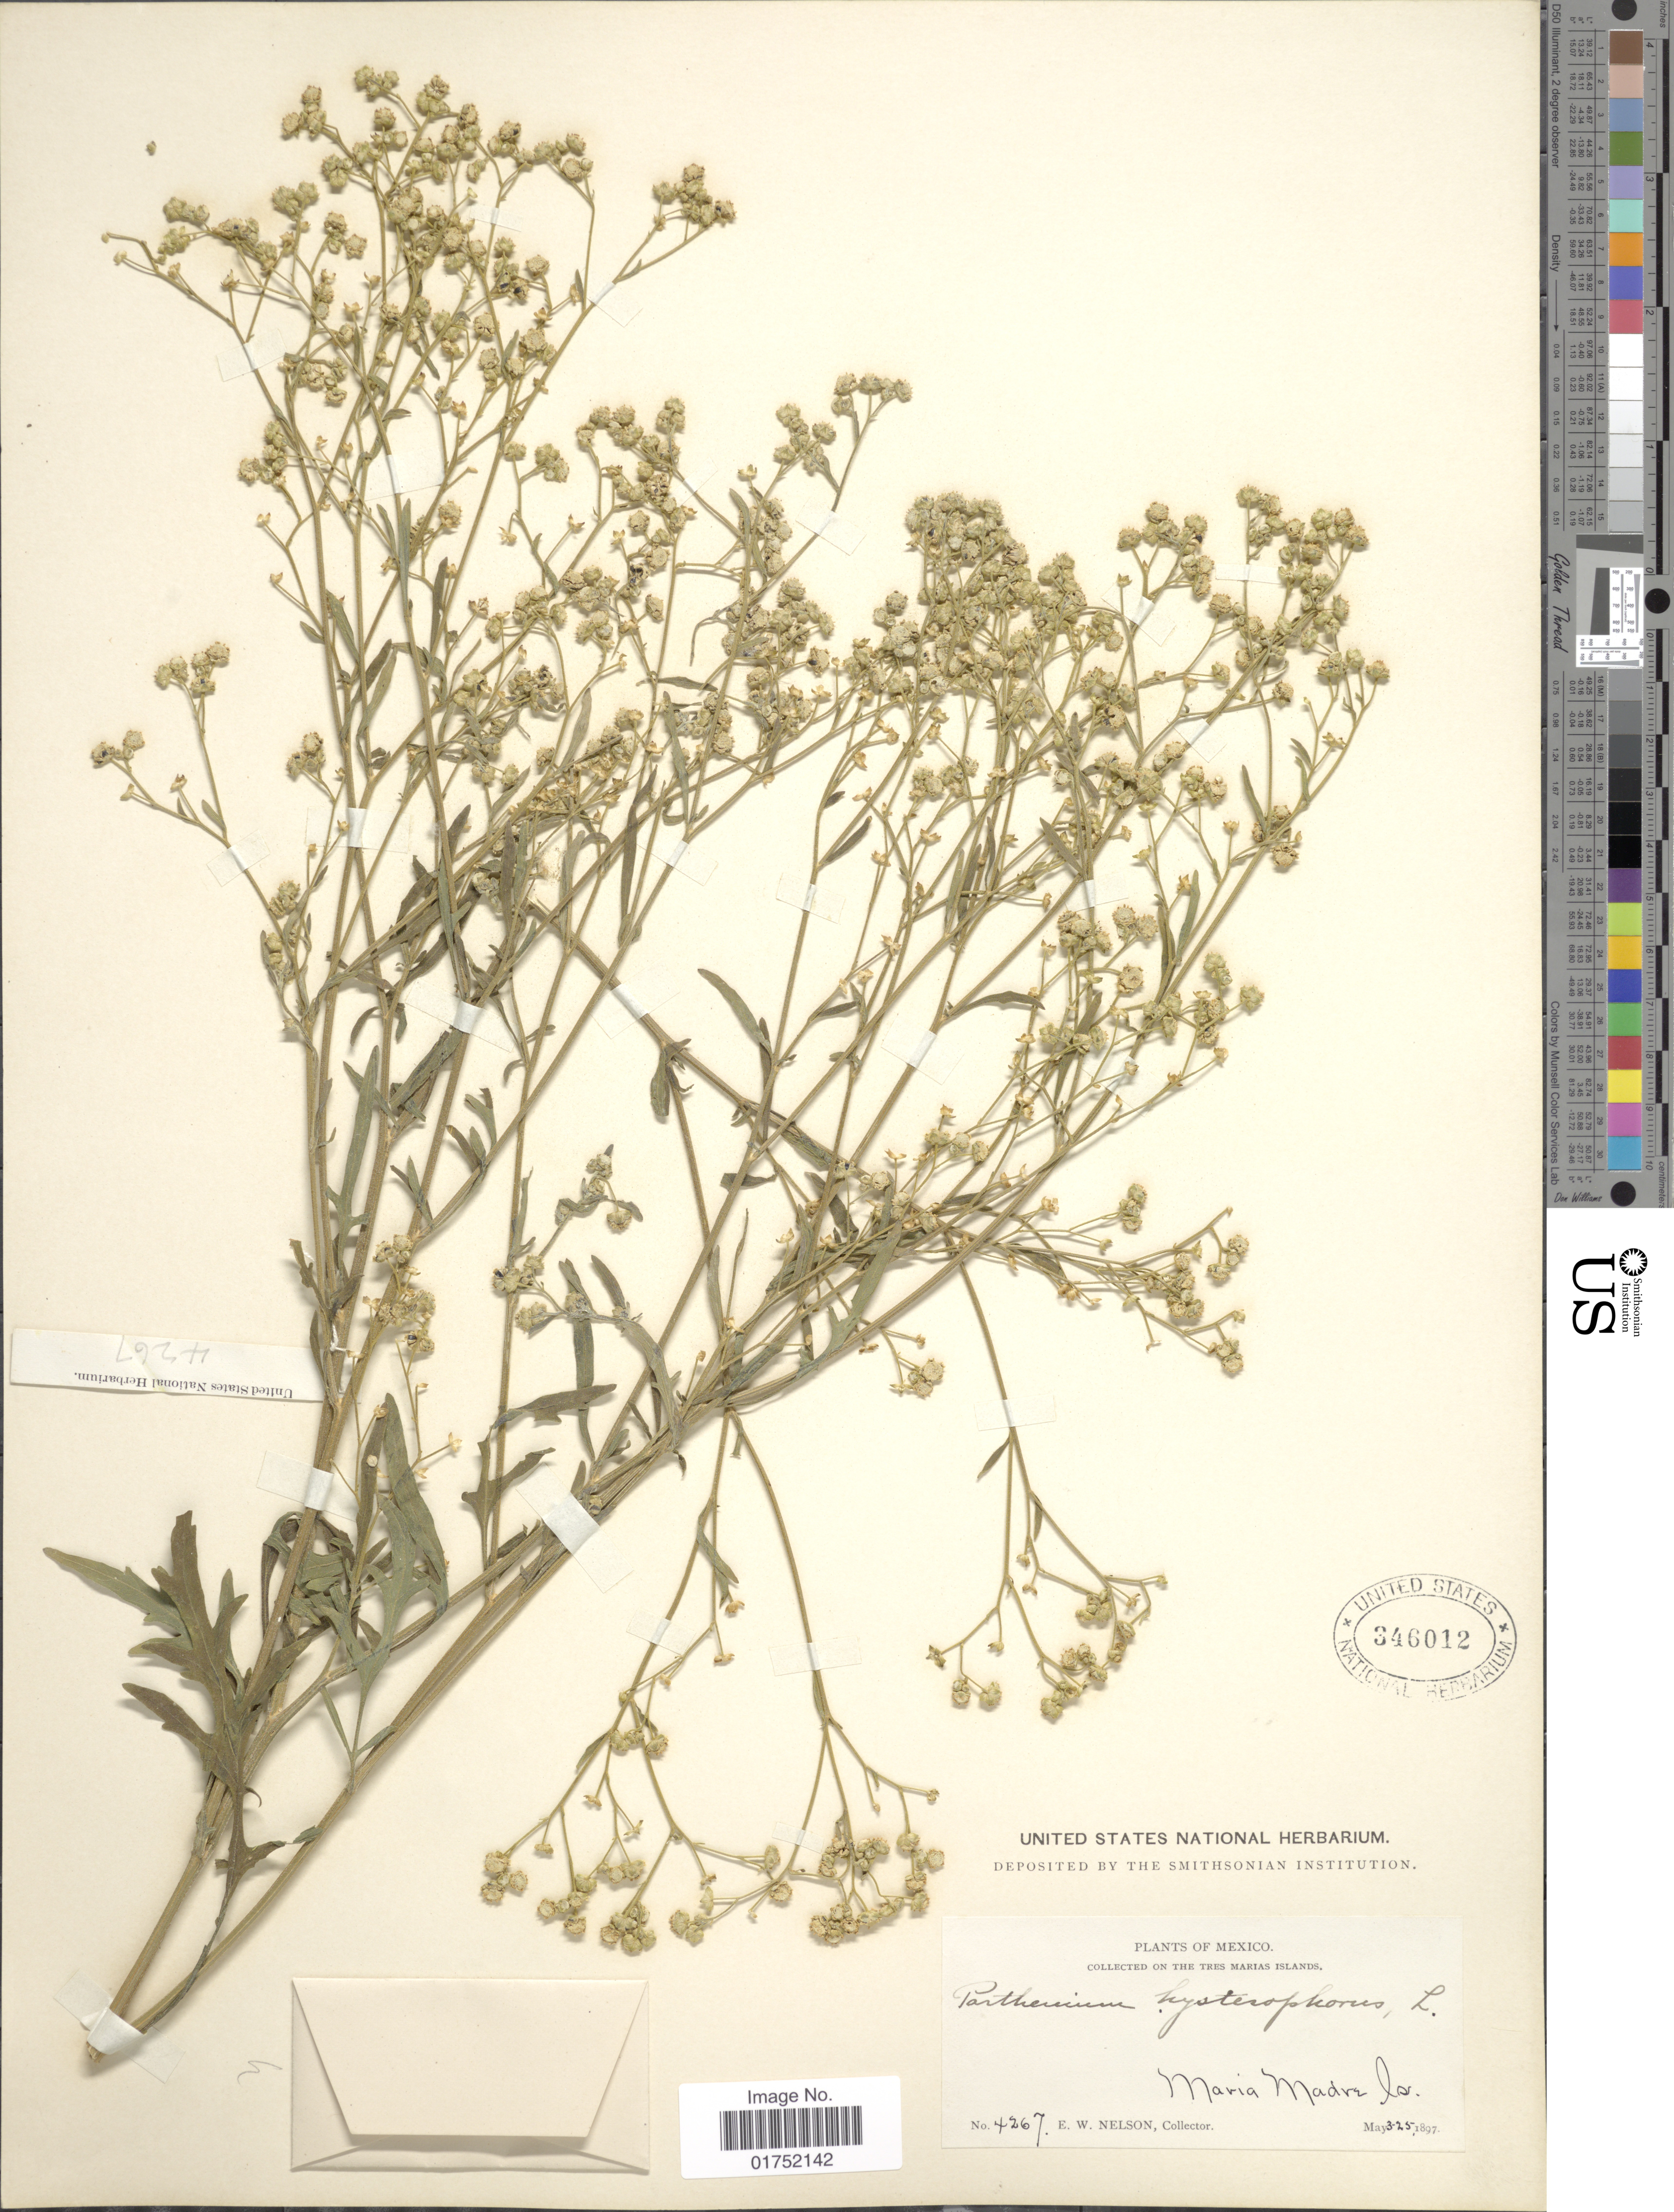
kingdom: Plantae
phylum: Tracheophyta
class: Magnoliopsida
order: Asterales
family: Asteraceae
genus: Parthenium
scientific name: Parthenium hysterophorus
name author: L.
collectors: E. W. Nelson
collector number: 4267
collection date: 1897-05-03/1897-05-25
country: Mexico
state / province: Nayarit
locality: Tres Marias Islands, Maria Madre Is.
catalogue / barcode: US 346012